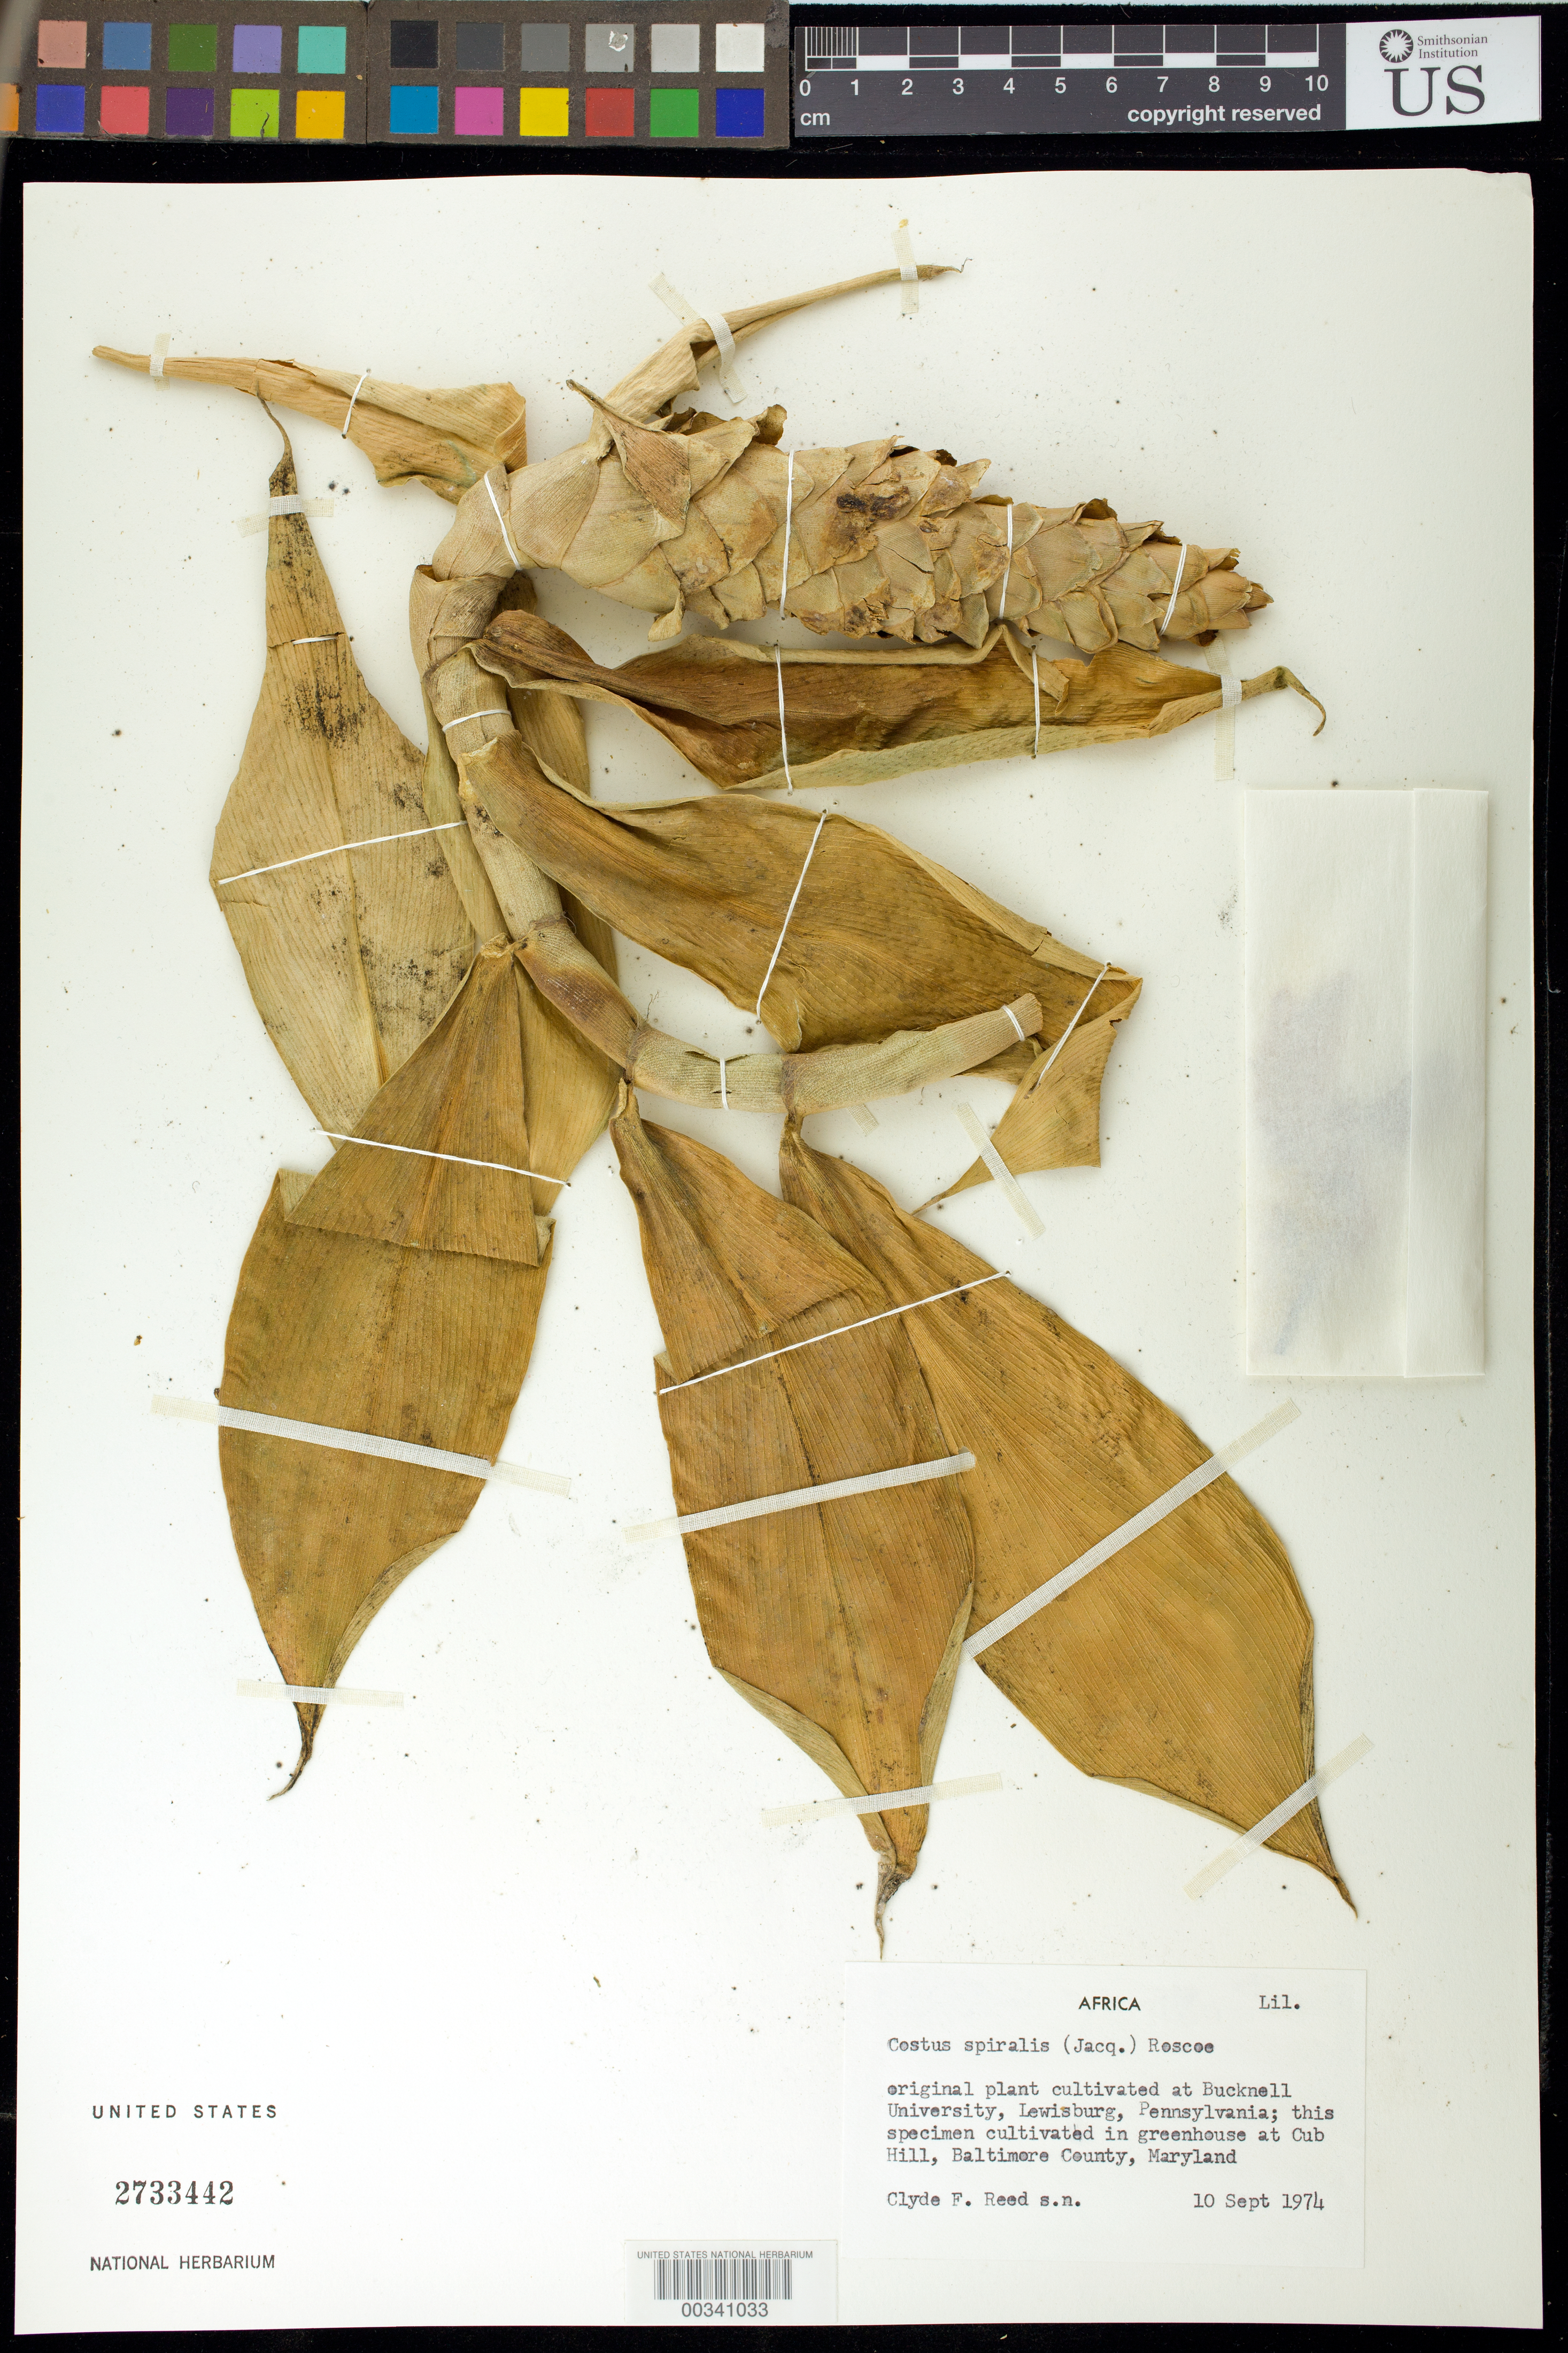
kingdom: Plantae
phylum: Tracheophyta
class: Liliopsida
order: Zingiberales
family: Costaceae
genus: Costus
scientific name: Costus spiralis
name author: (Jacq.) Roscoe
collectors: C. F. Reed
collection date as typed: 10 Sep 1974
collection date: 1974-09-10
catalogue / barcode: US 2733442